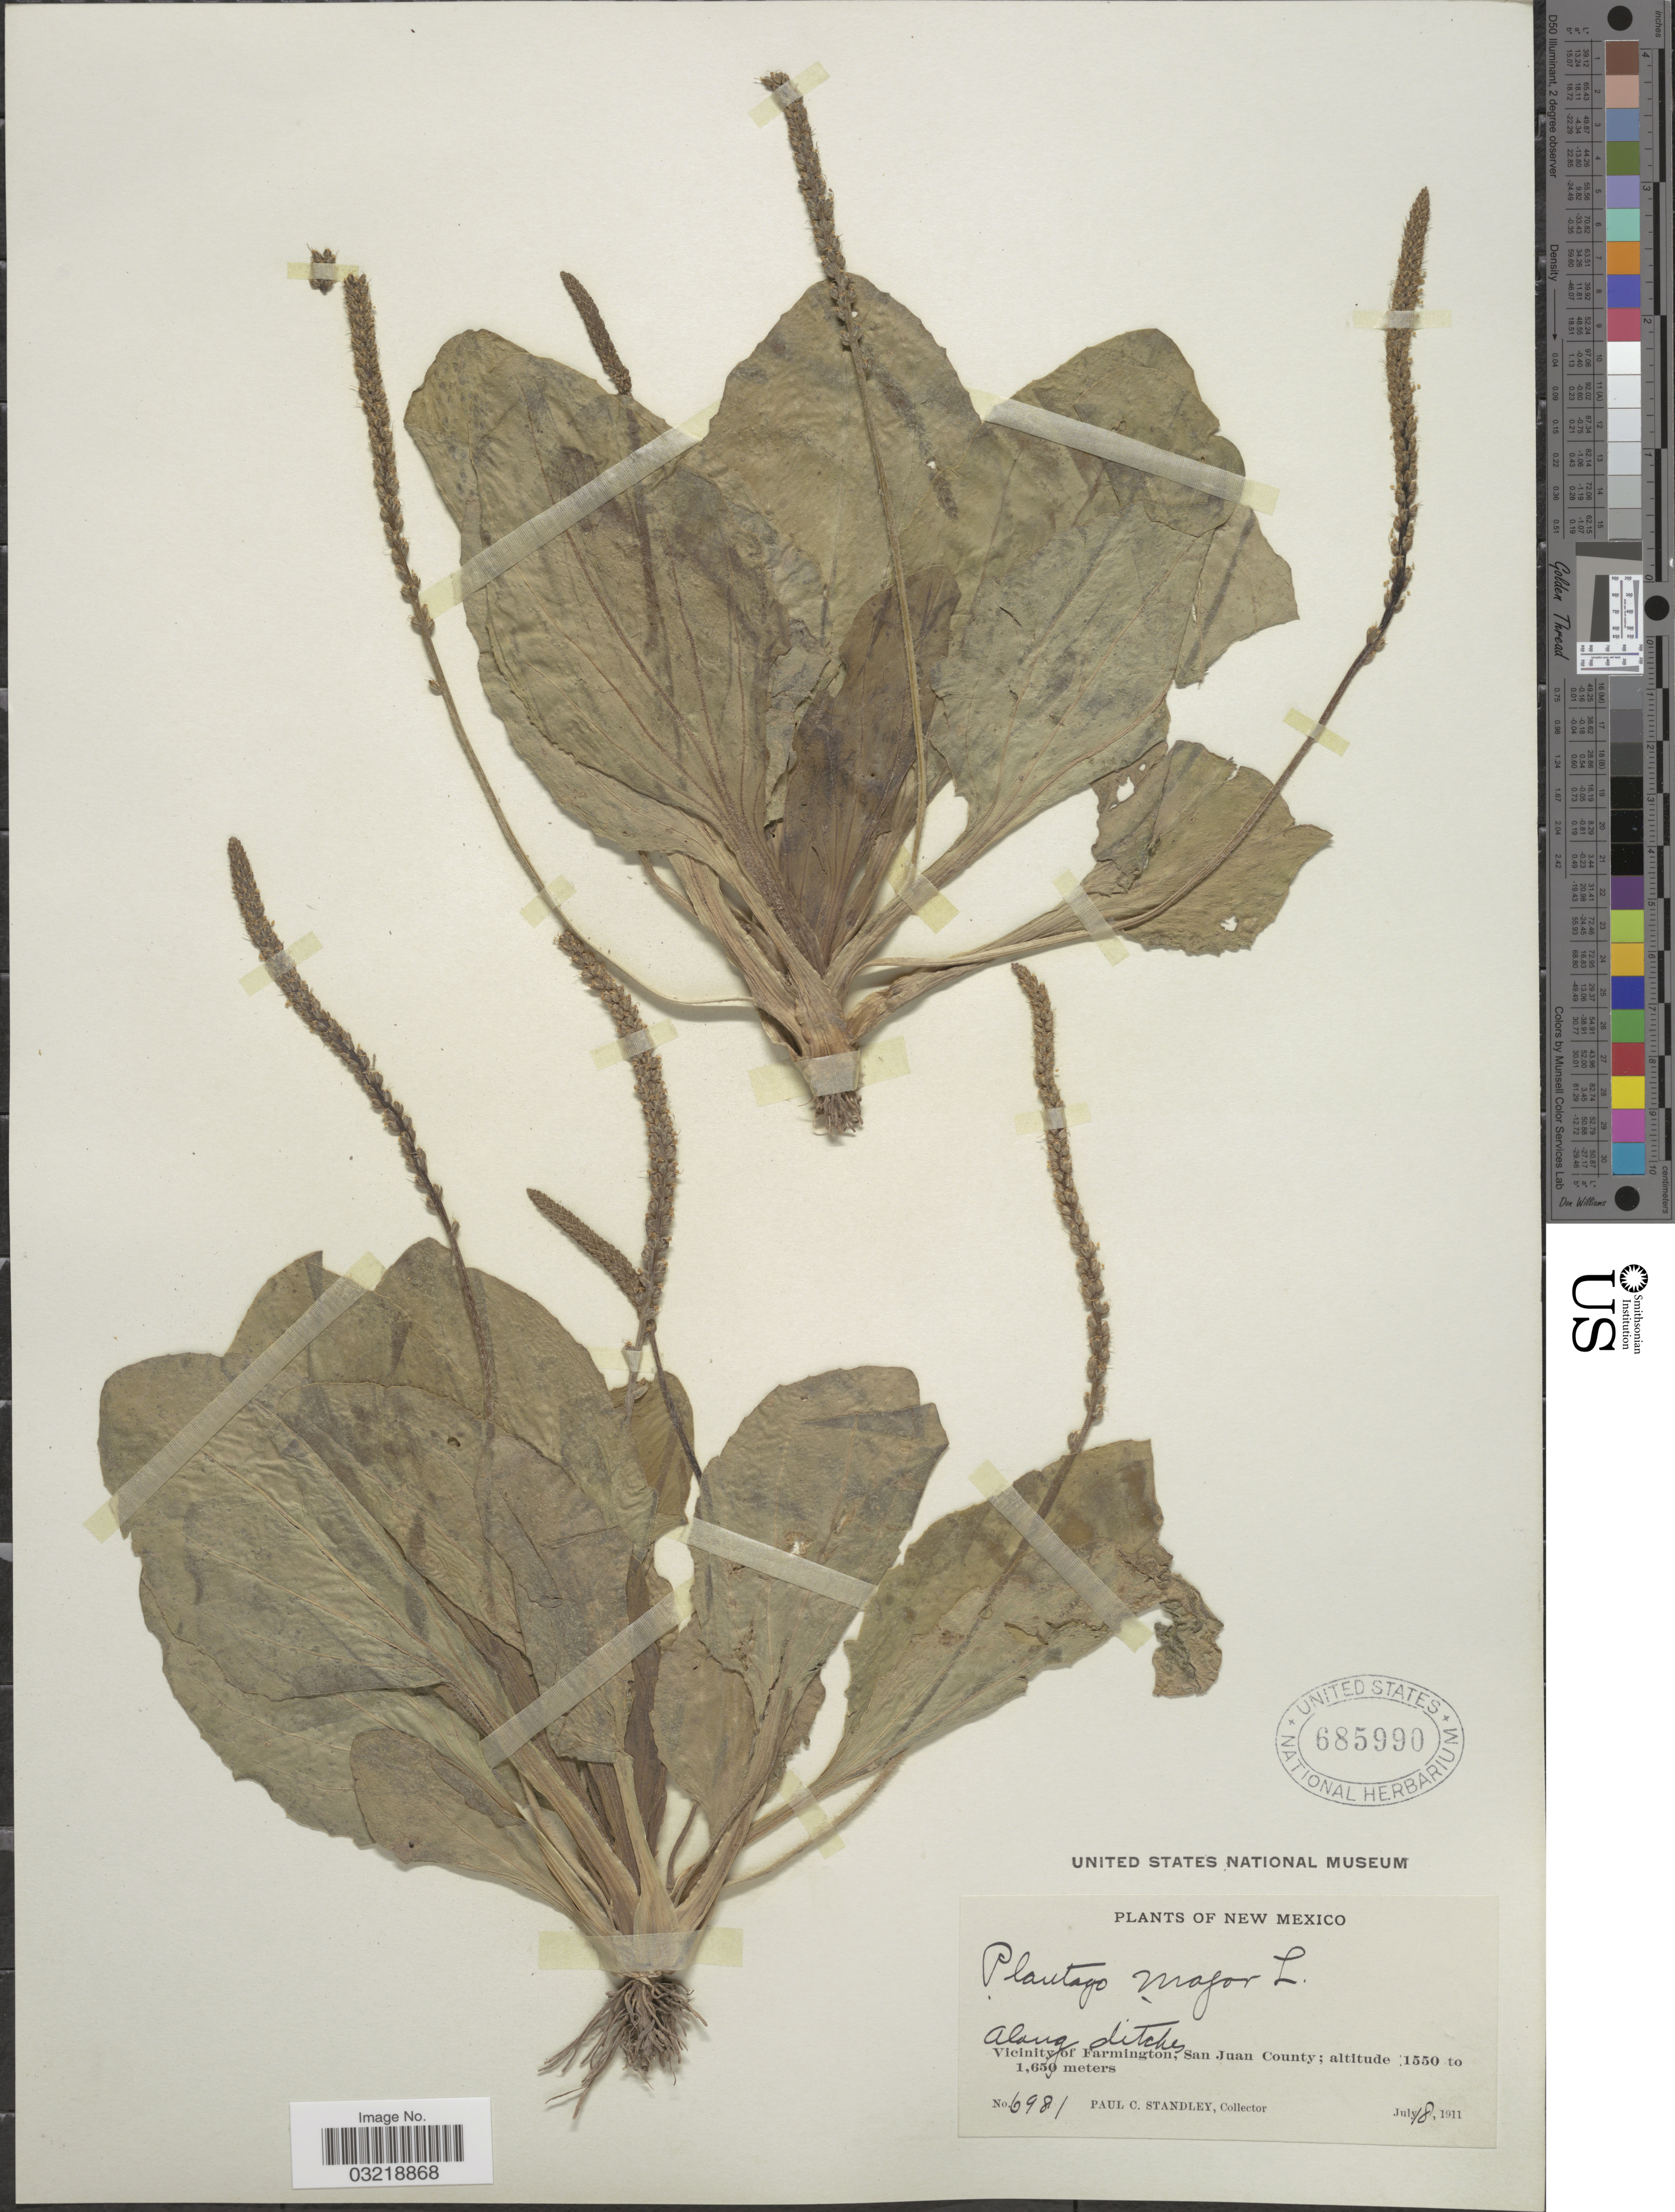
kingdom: Plantae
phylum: Tracheophyta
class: Magnoliopsida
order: Lamiales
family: Plantaginaceae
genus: Plantago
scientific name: Plantago major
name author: L.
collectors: P. C. Standley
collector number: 6981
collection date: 1911-07-18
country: United States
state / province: New Mexico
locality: Vicinity of Farmington, San Juan County.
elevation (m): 1550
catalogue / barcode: US 685990